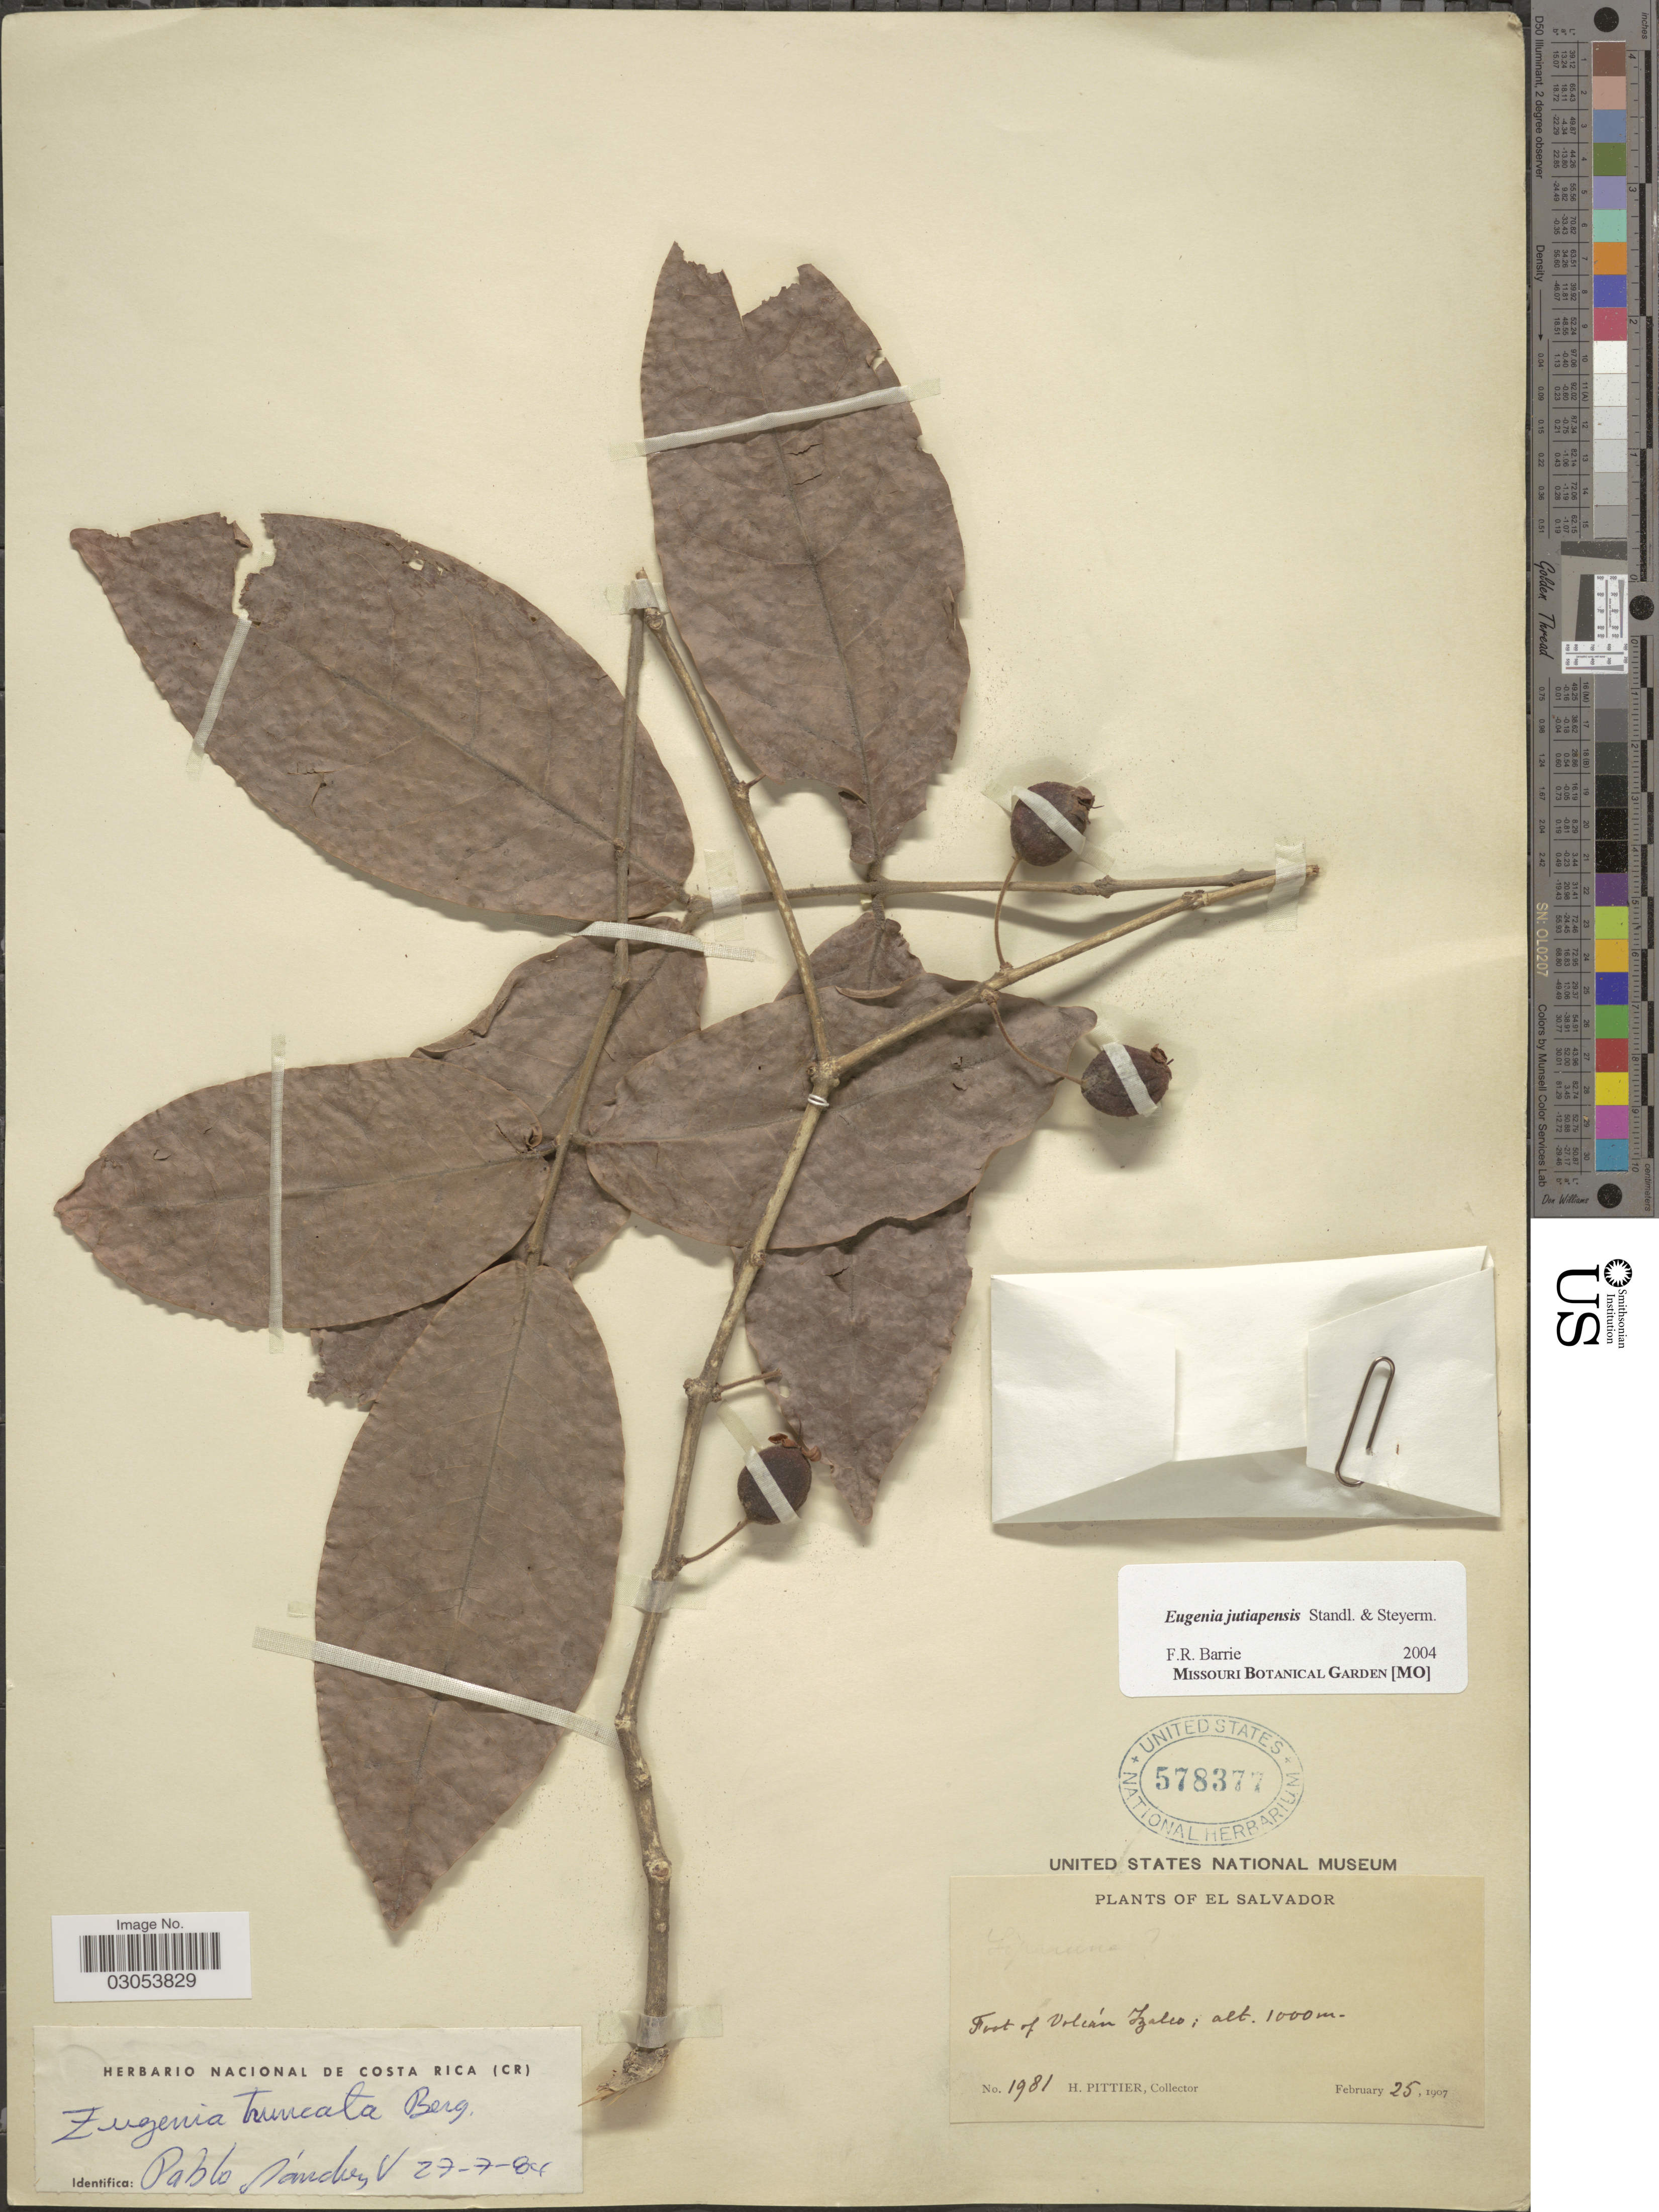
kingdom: Plantae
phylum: Tracheophyta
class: Magnoliopsida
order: Myrtales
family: Myrtaceae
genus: Eugenia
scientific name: Eugenia jutiapensis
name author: Standl. & Steyerm.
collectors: H. F. Pittier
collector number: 1981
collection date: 1907-02-25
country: El Salvador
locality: Foot of Volcán Zalco.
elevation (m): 1000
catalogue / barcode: US 578377